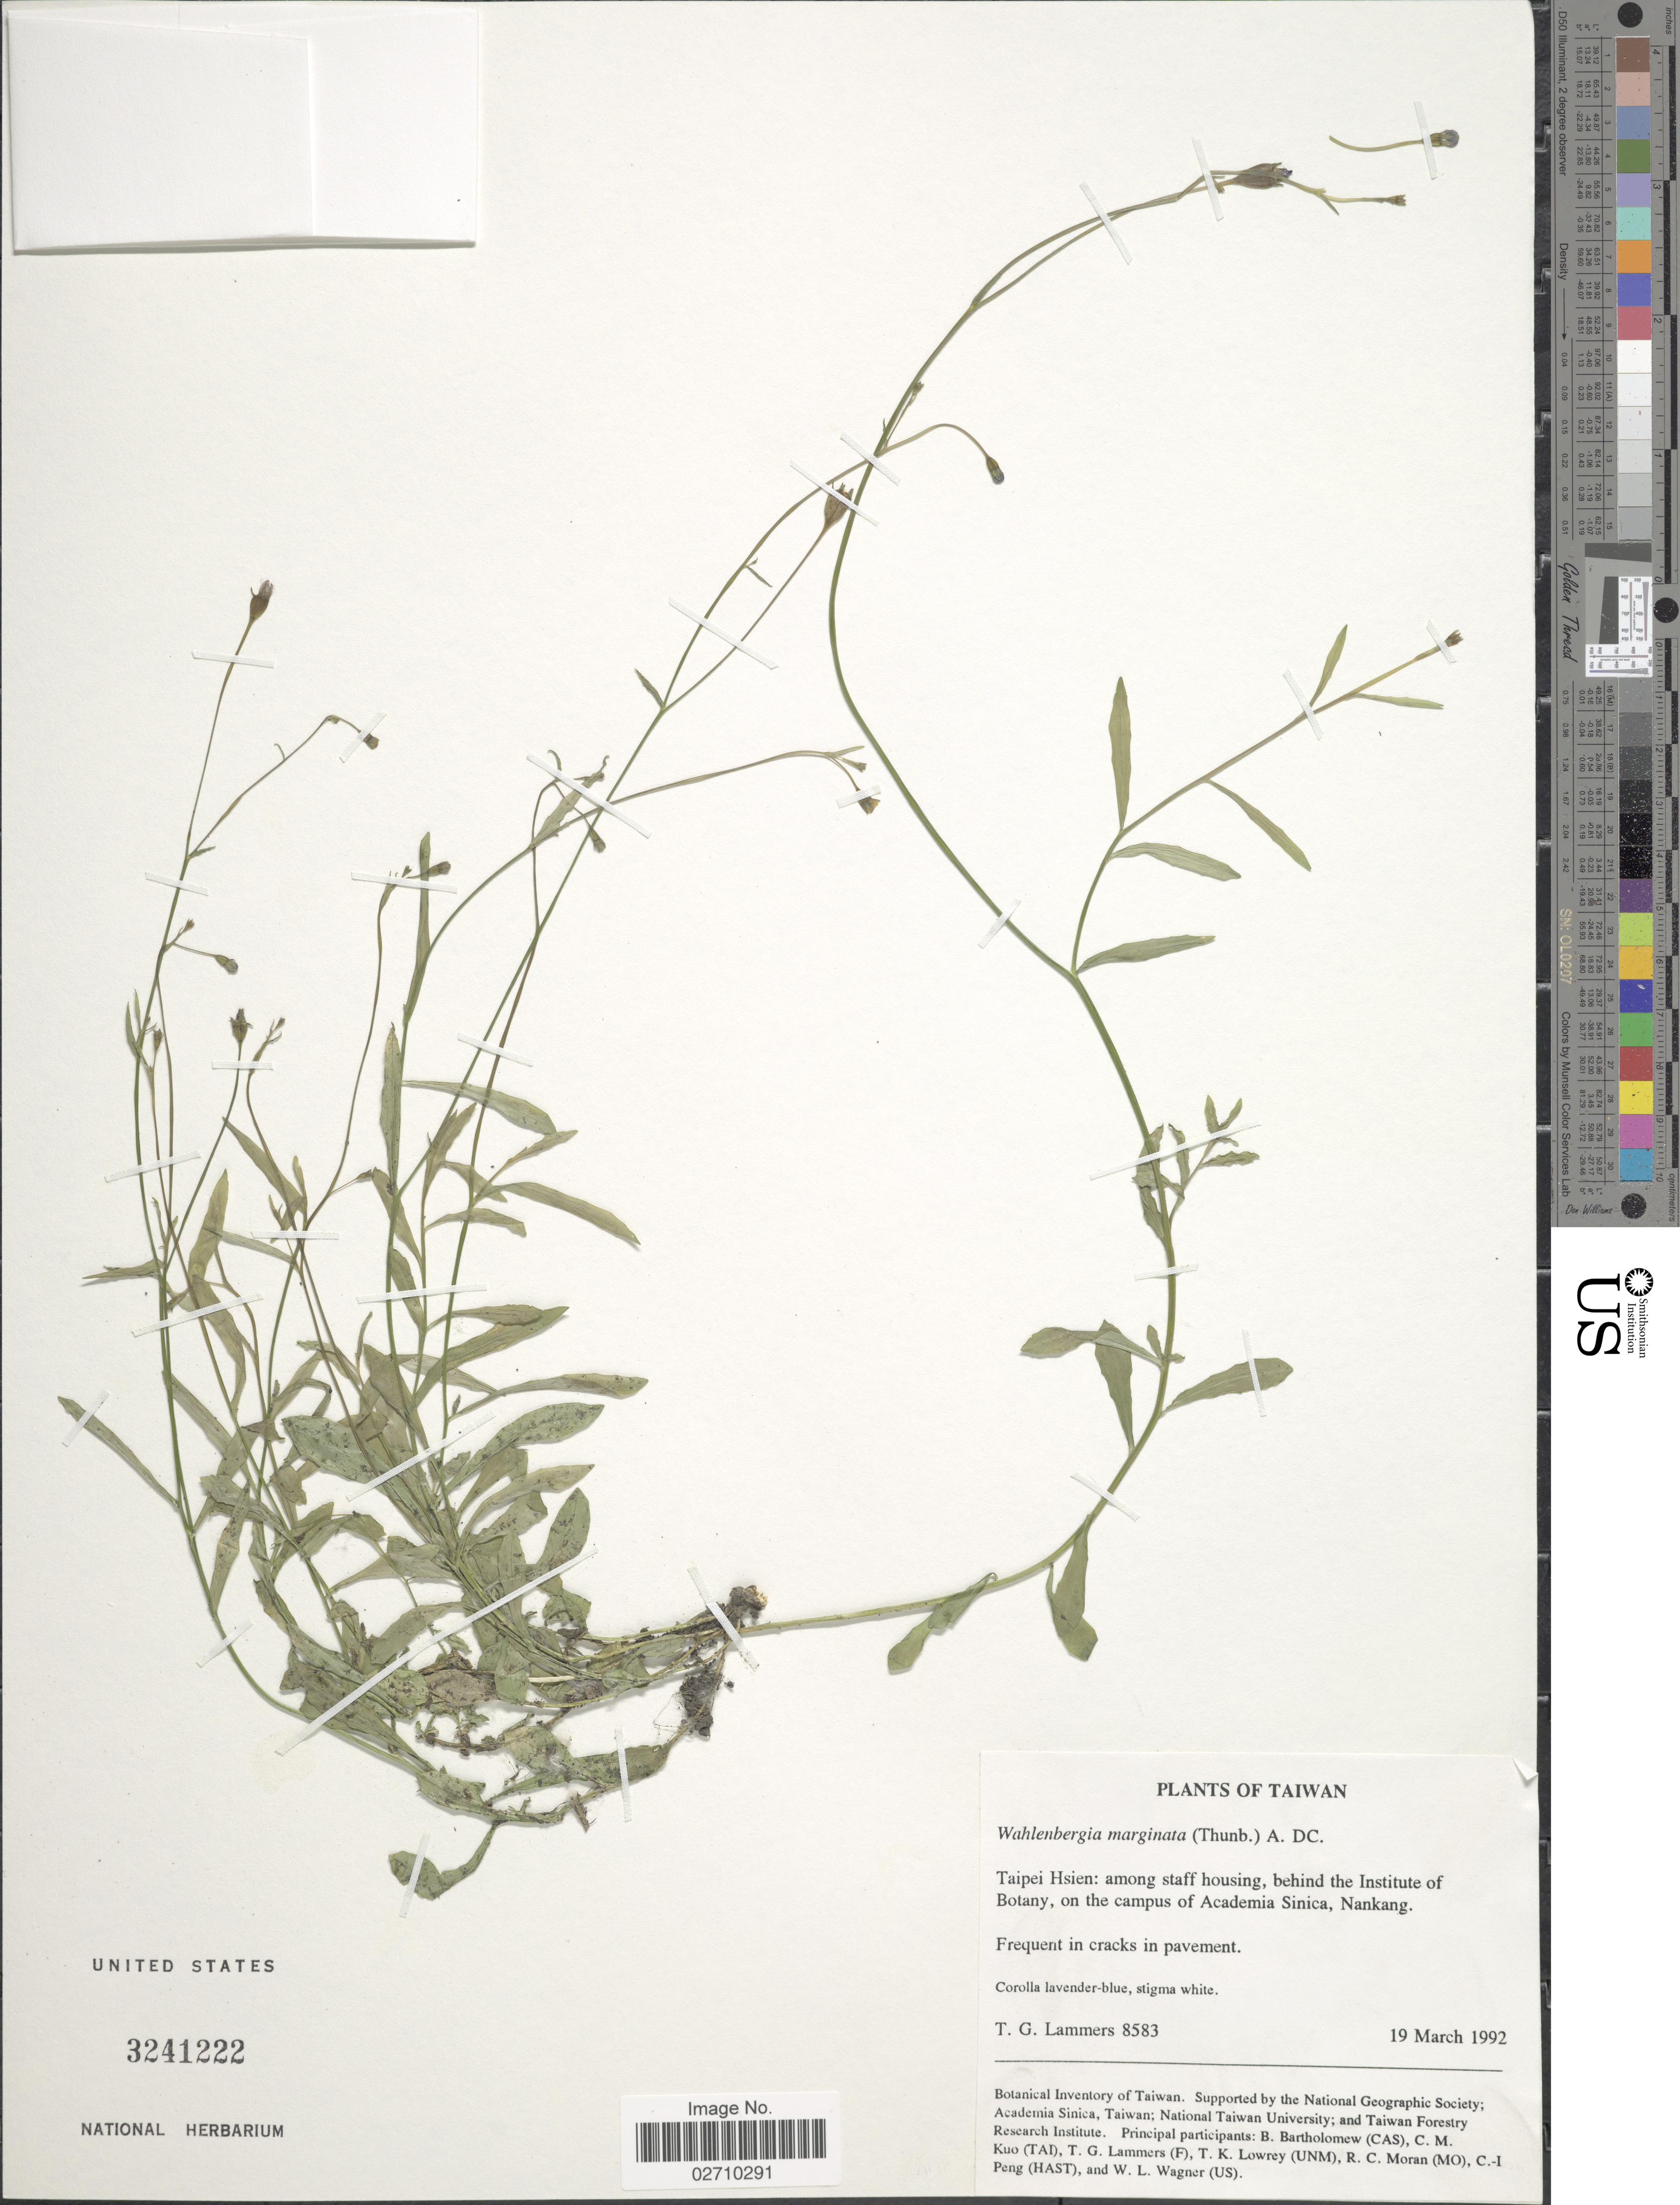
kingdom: Plantae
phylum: Tracheophyta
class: Magnoliopsida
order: Asterales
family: Campanulaceae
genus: Wahlenbergia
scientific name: Wahlenbergia marginata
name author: (Thunb.) A. DC.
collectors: T. Lammers, B. Bartholomew, C. Kuo, T. Lowrey & et al.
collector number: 8583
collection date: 1992-03-19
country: Taiwan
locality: Taipei Hsien: among staff housing, behind the Institute of Botany, on the campus of Academia Sinica, Nankang.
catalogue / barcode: US 3241222